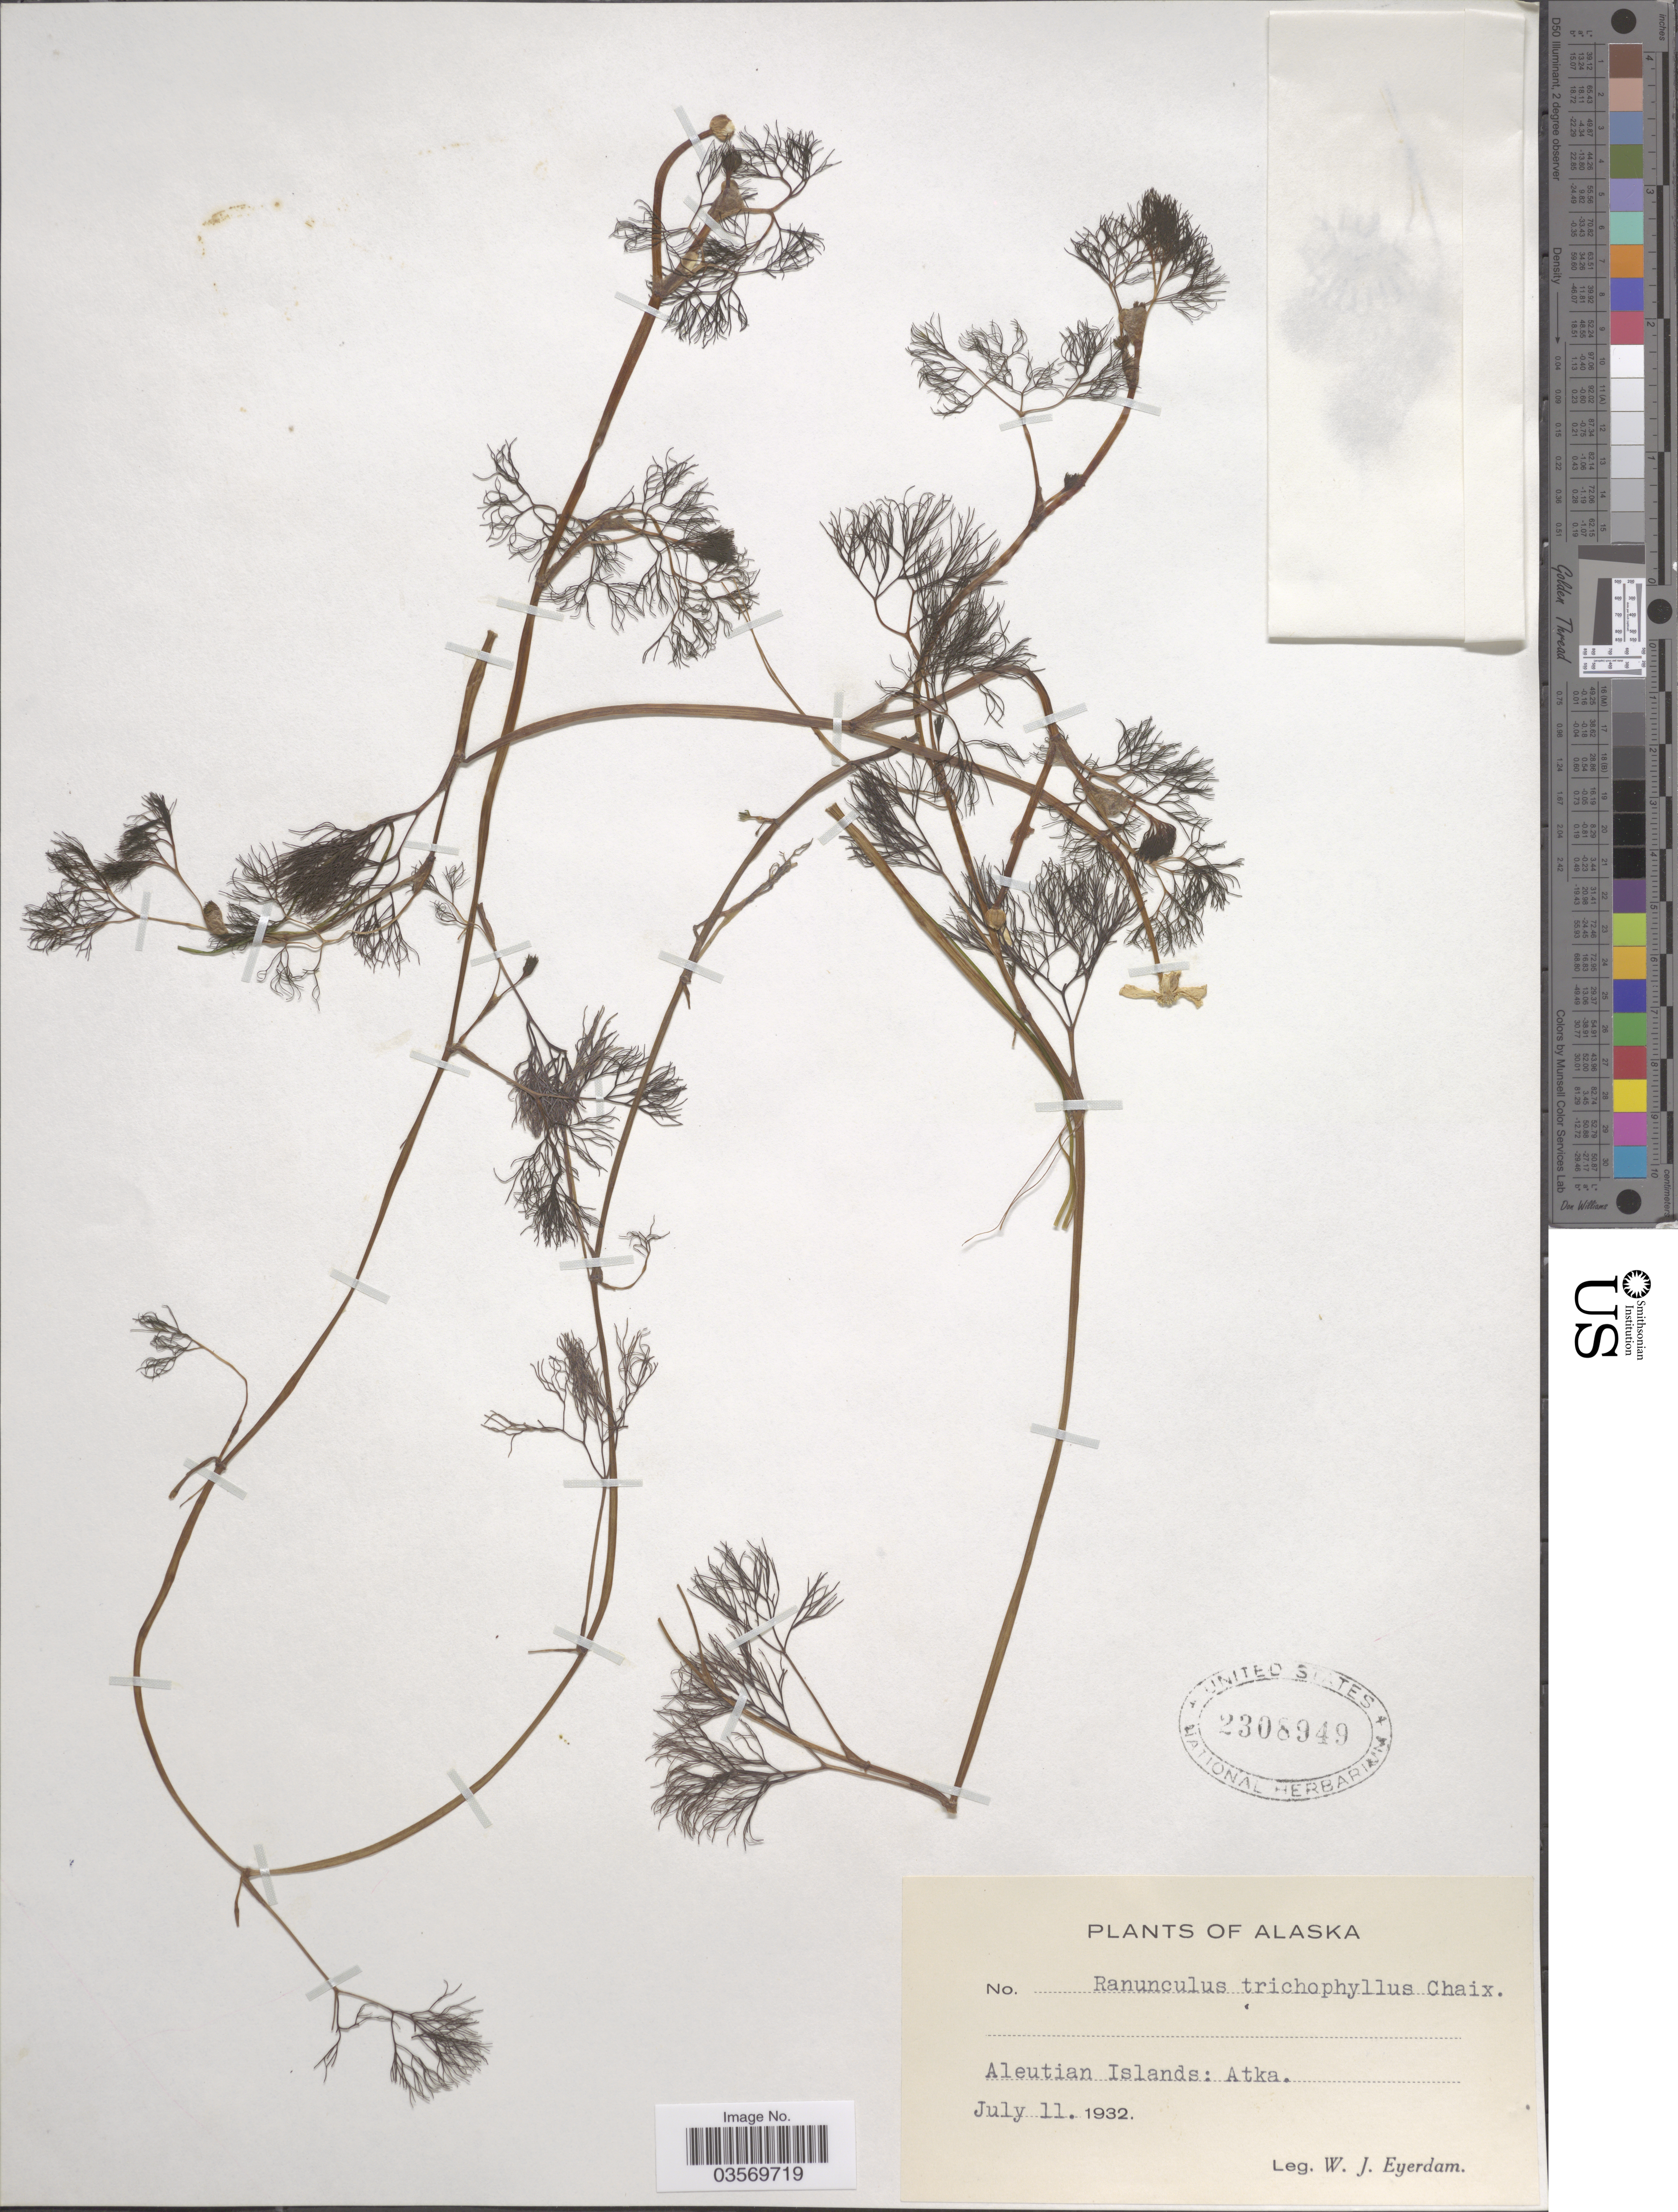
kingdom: Plantae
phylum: Tracheophyta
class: Magnoliopsida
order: Ranunculales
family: Ranunculaceae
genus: Ranunculus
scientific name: Ranunculus trichophyllus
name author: Chaix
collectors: W. J. Eyerdam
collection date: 1932-07-11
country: United States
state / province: Alaska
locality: Aleutian Islands: Atka.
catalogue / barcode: US 2308949